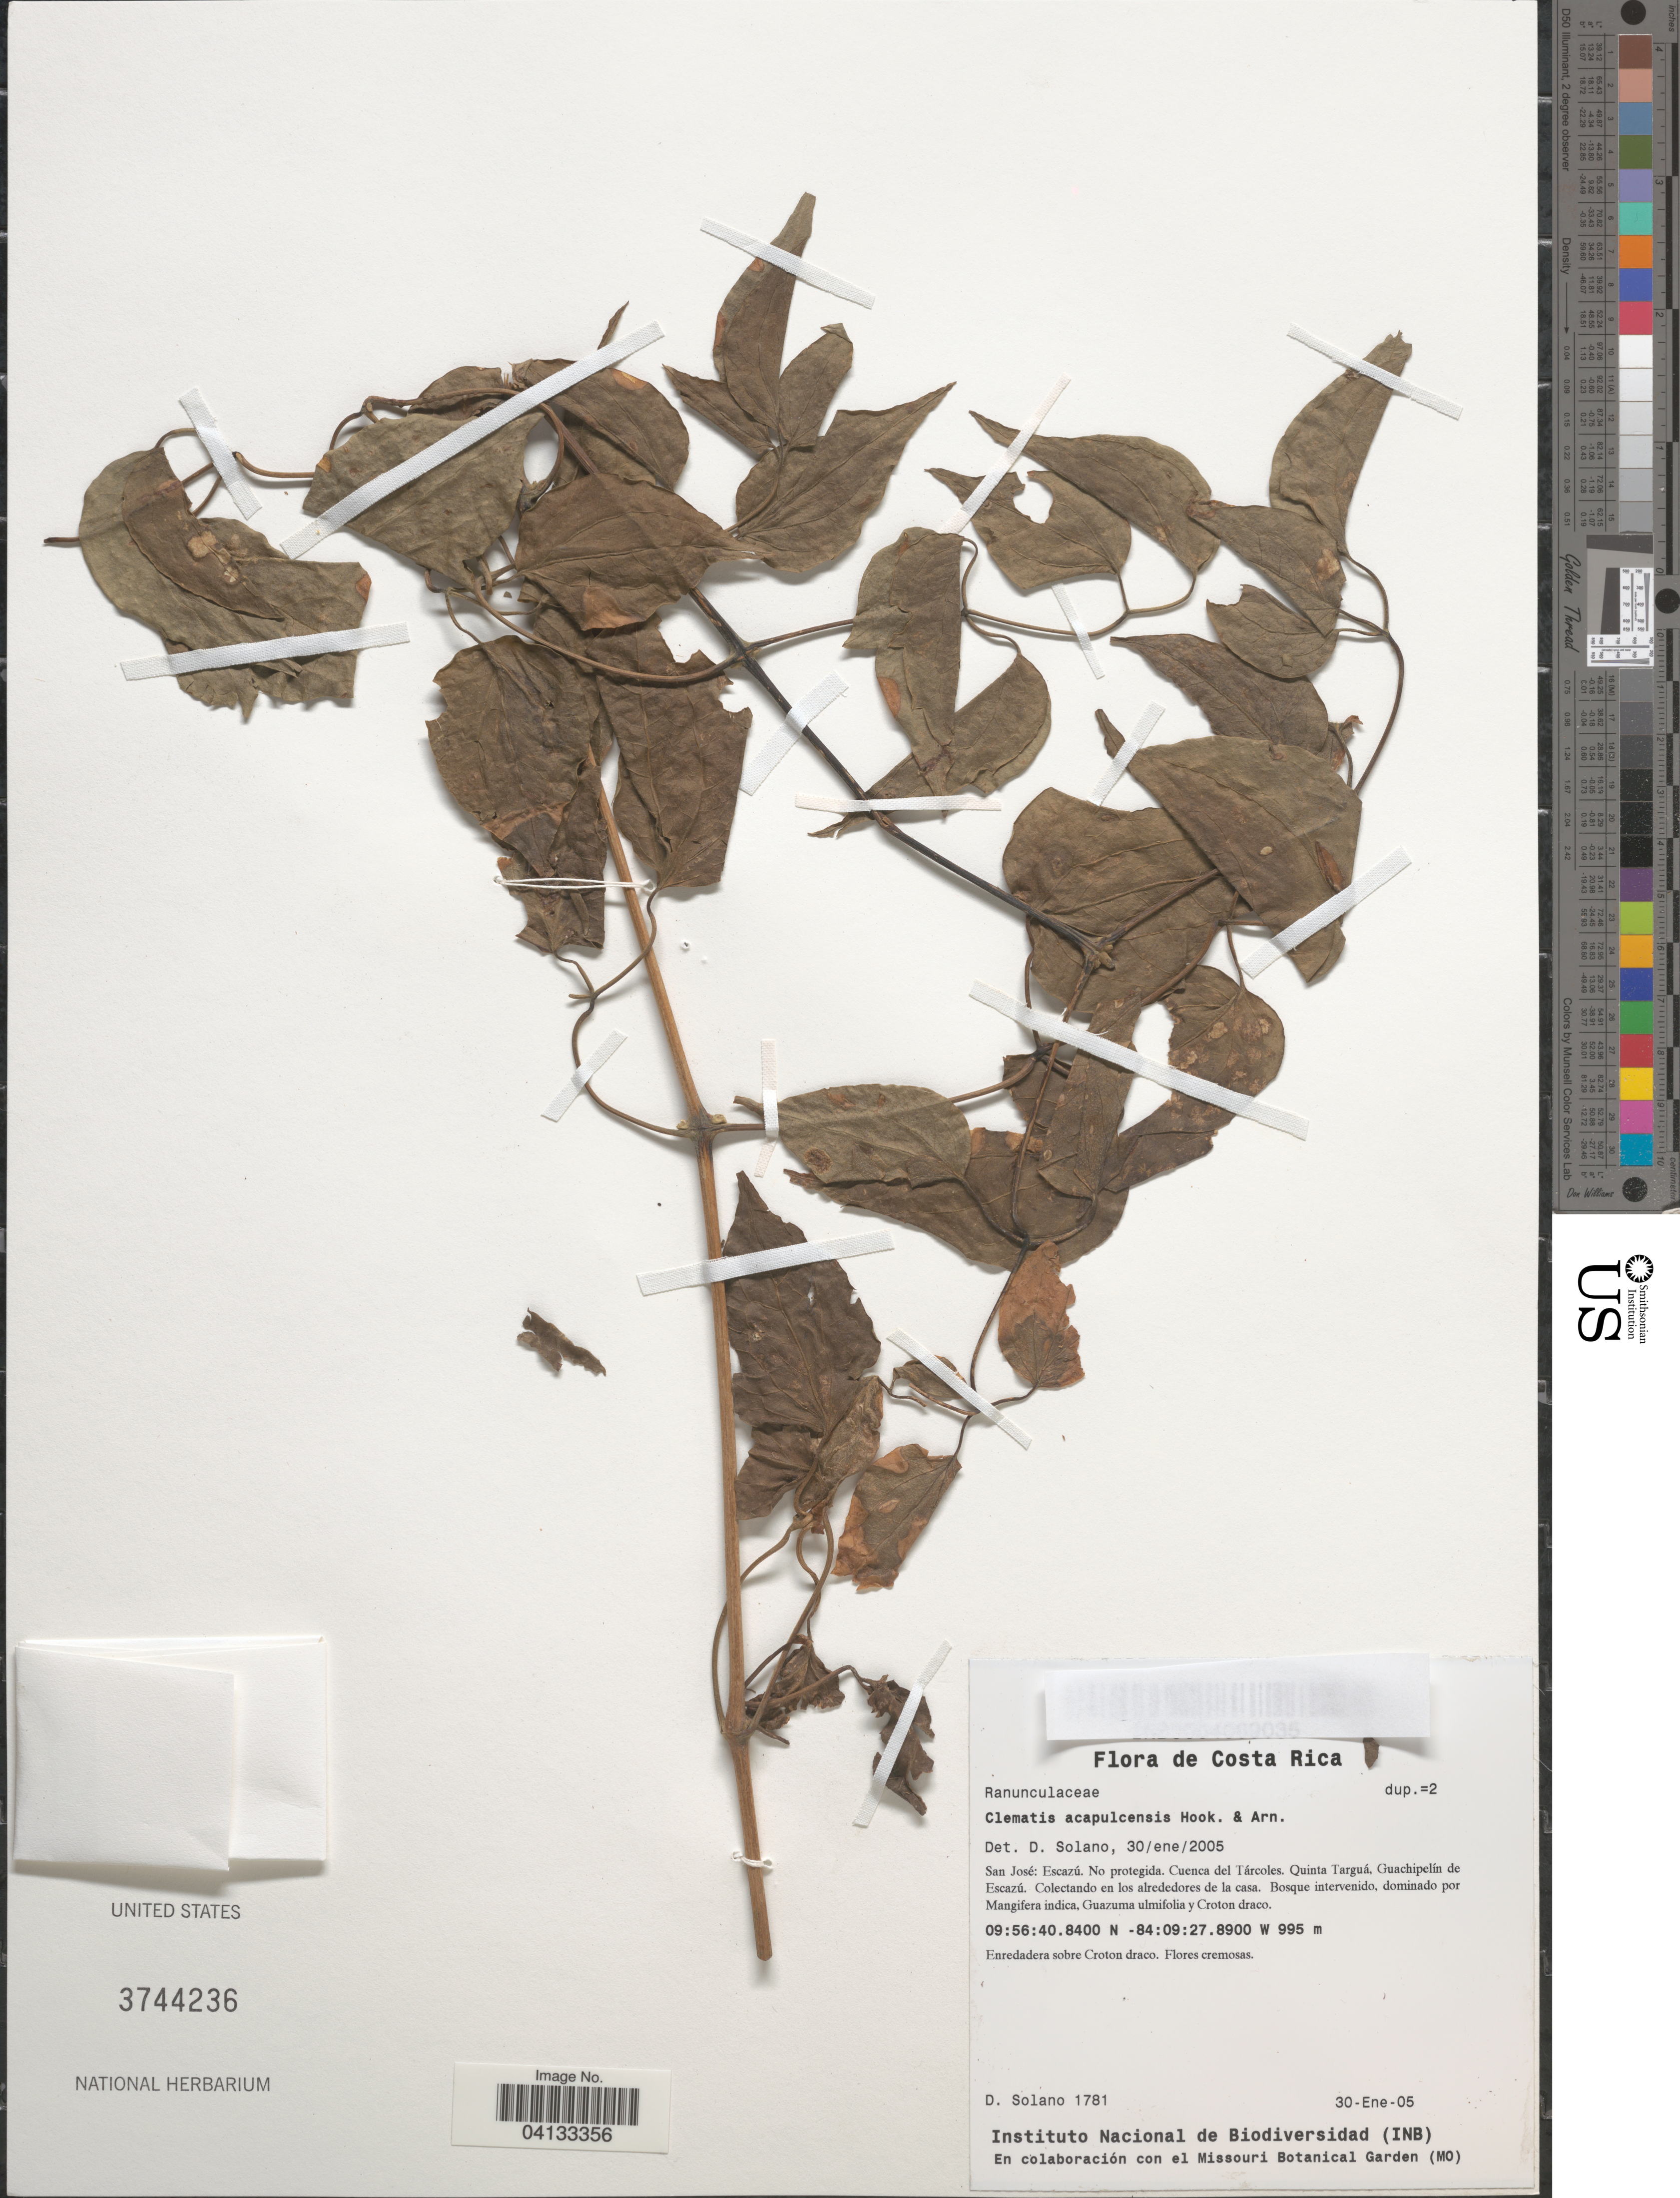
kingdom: Plantae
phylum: Tracheophyta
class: Magnoliopsida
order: Ranunculales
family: Ranunculaceae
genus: Clematis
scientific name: Clematis acapulcensis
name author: Hook. & Arn.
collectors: D. Solano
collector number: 1781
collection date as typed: Transcribed d/m/y: 30/1/5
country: Costa Rica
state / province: San José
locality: Escazú. No protegida. Cuenca del Tárcoles. Quinta Targuá. Guachipelín de Escazú. Colectando en los alrededores de la casa.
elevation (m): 995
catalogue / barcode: US 3744236